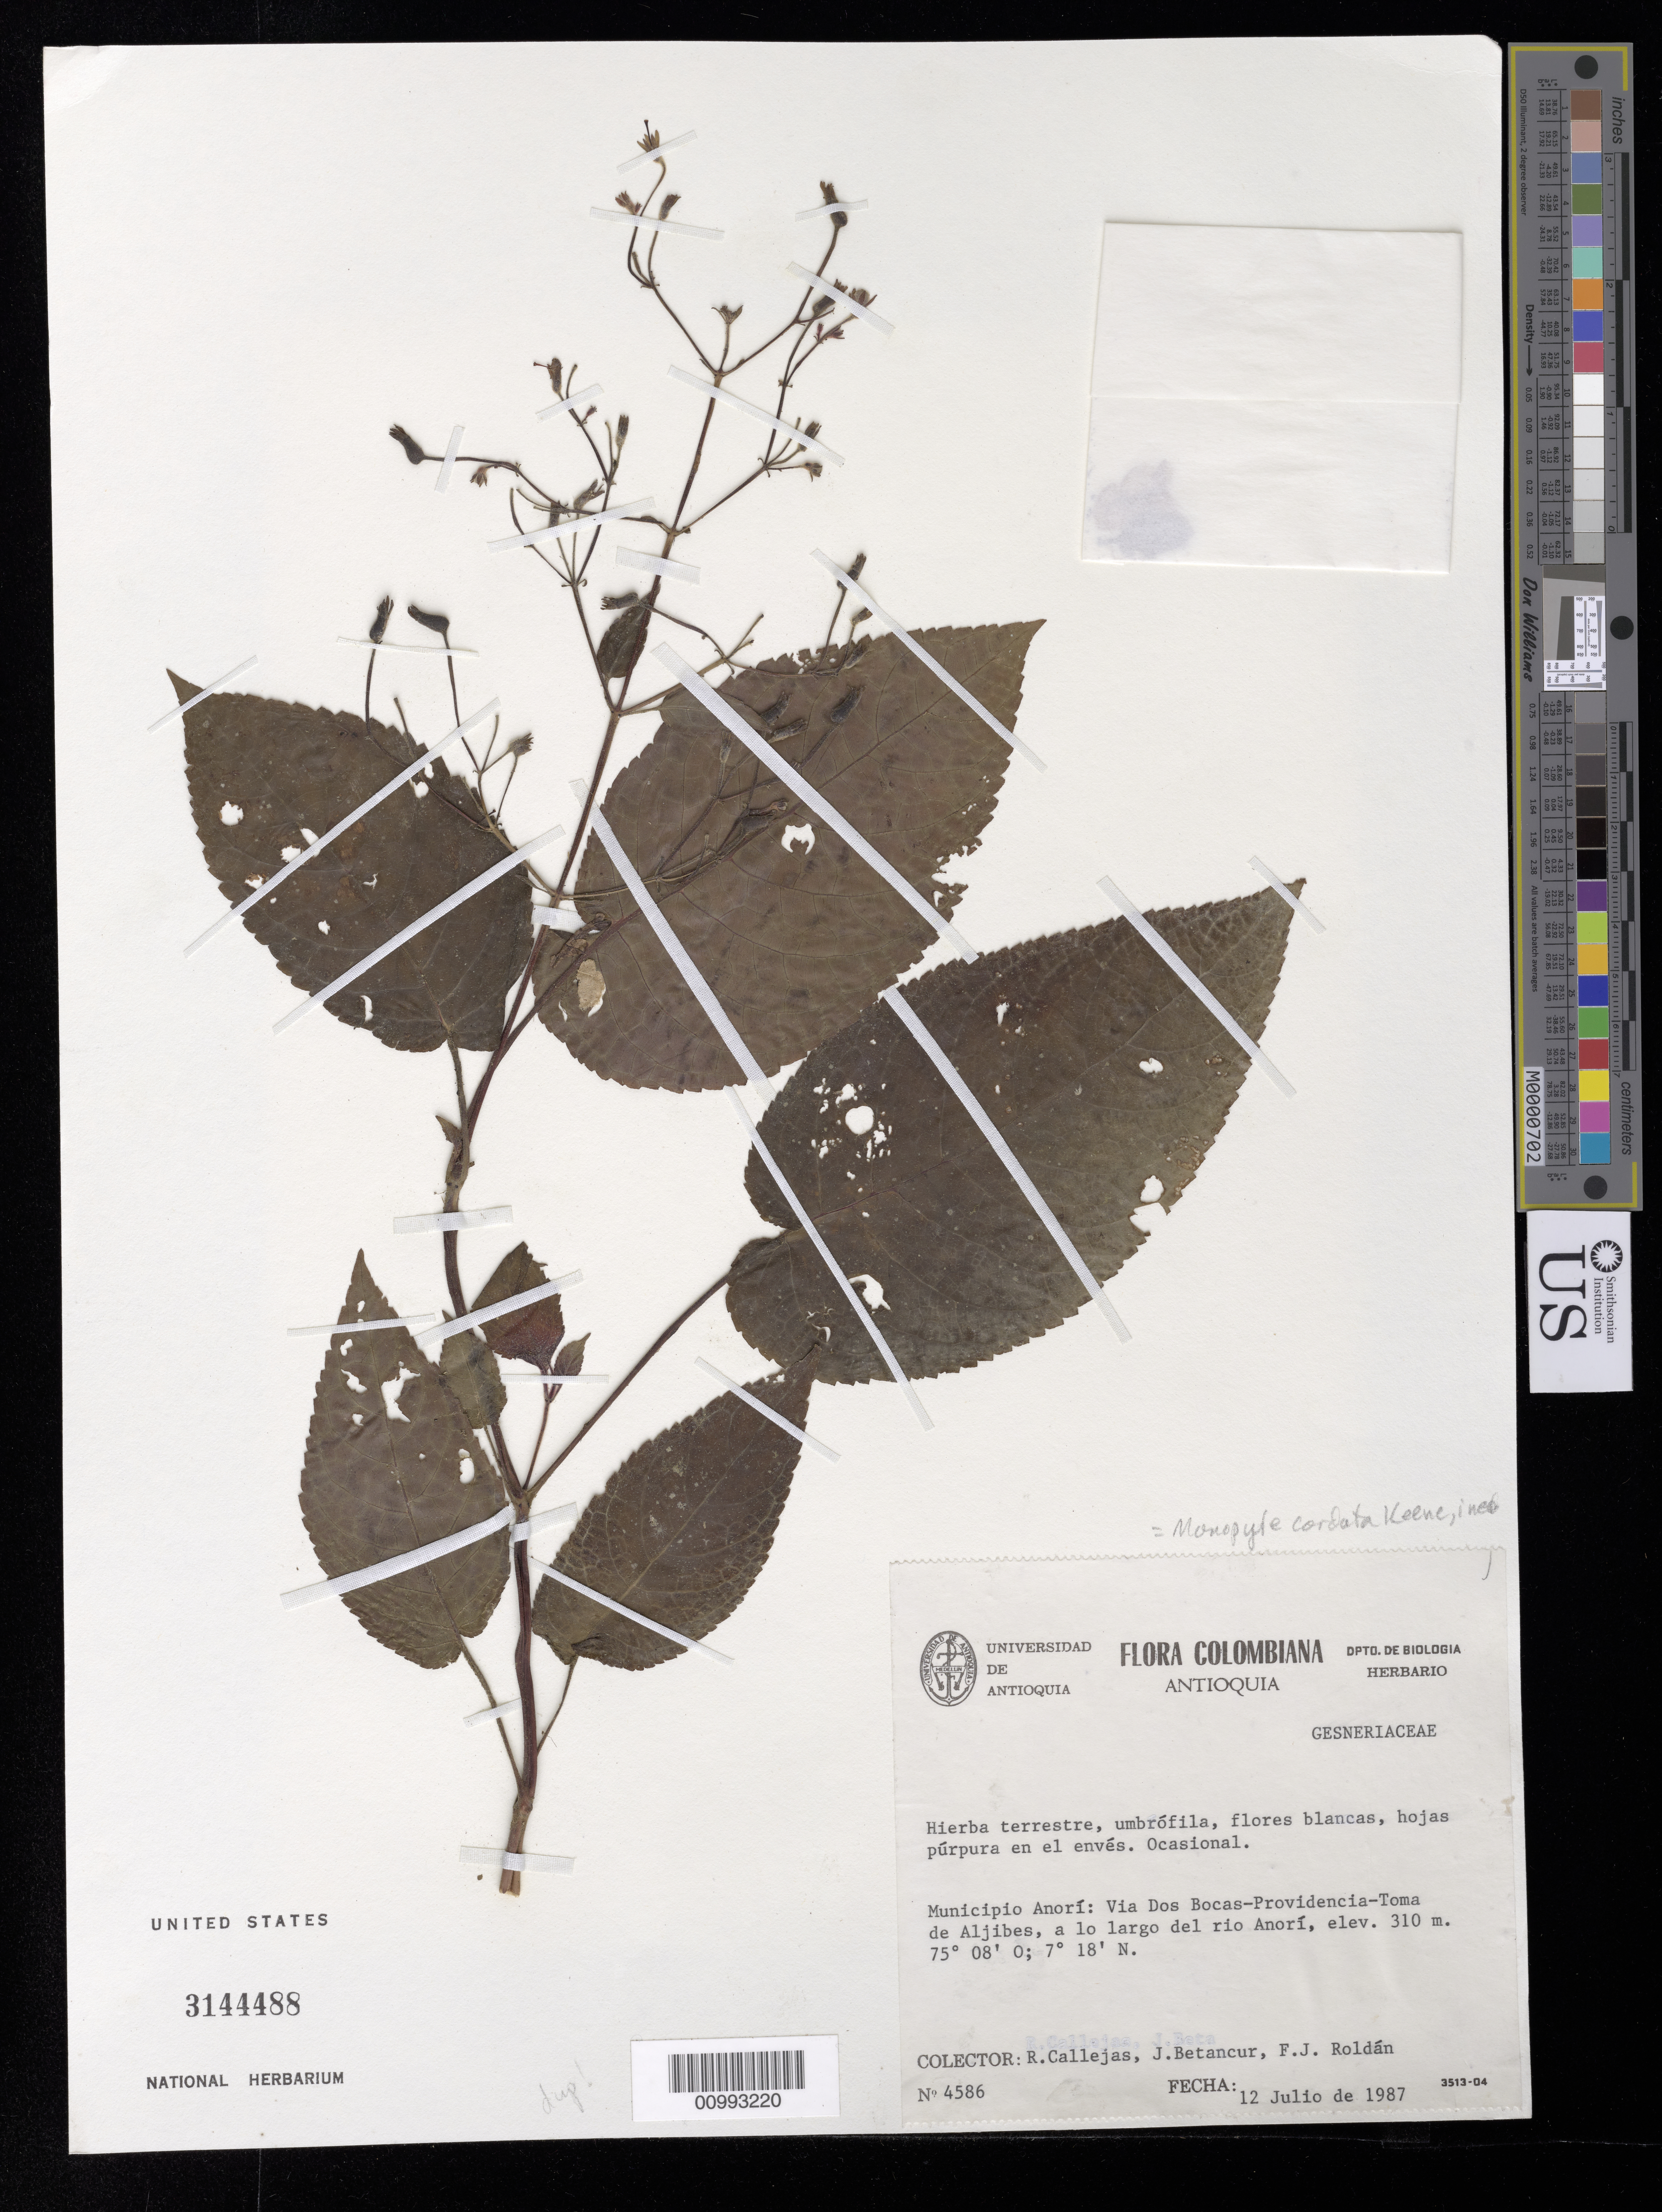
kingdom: Plantae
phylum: Tracheophyta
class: Magnoliopsida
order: Lamiales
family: Gesneriaceae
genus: Monopyle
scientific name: Monopyle sp.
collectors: R. Callejas, J. C. Betancur & F. J. Roldán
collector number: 4586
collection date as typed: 12 Jul 1987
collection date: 1987-07-12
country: Colombia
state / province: Antioquia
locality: Mpio. Anorí: Via Dos Bocas-Providencia-Toma de Algibes, a lo largo del rio Anorí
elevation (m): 310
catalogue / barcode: US 3144488